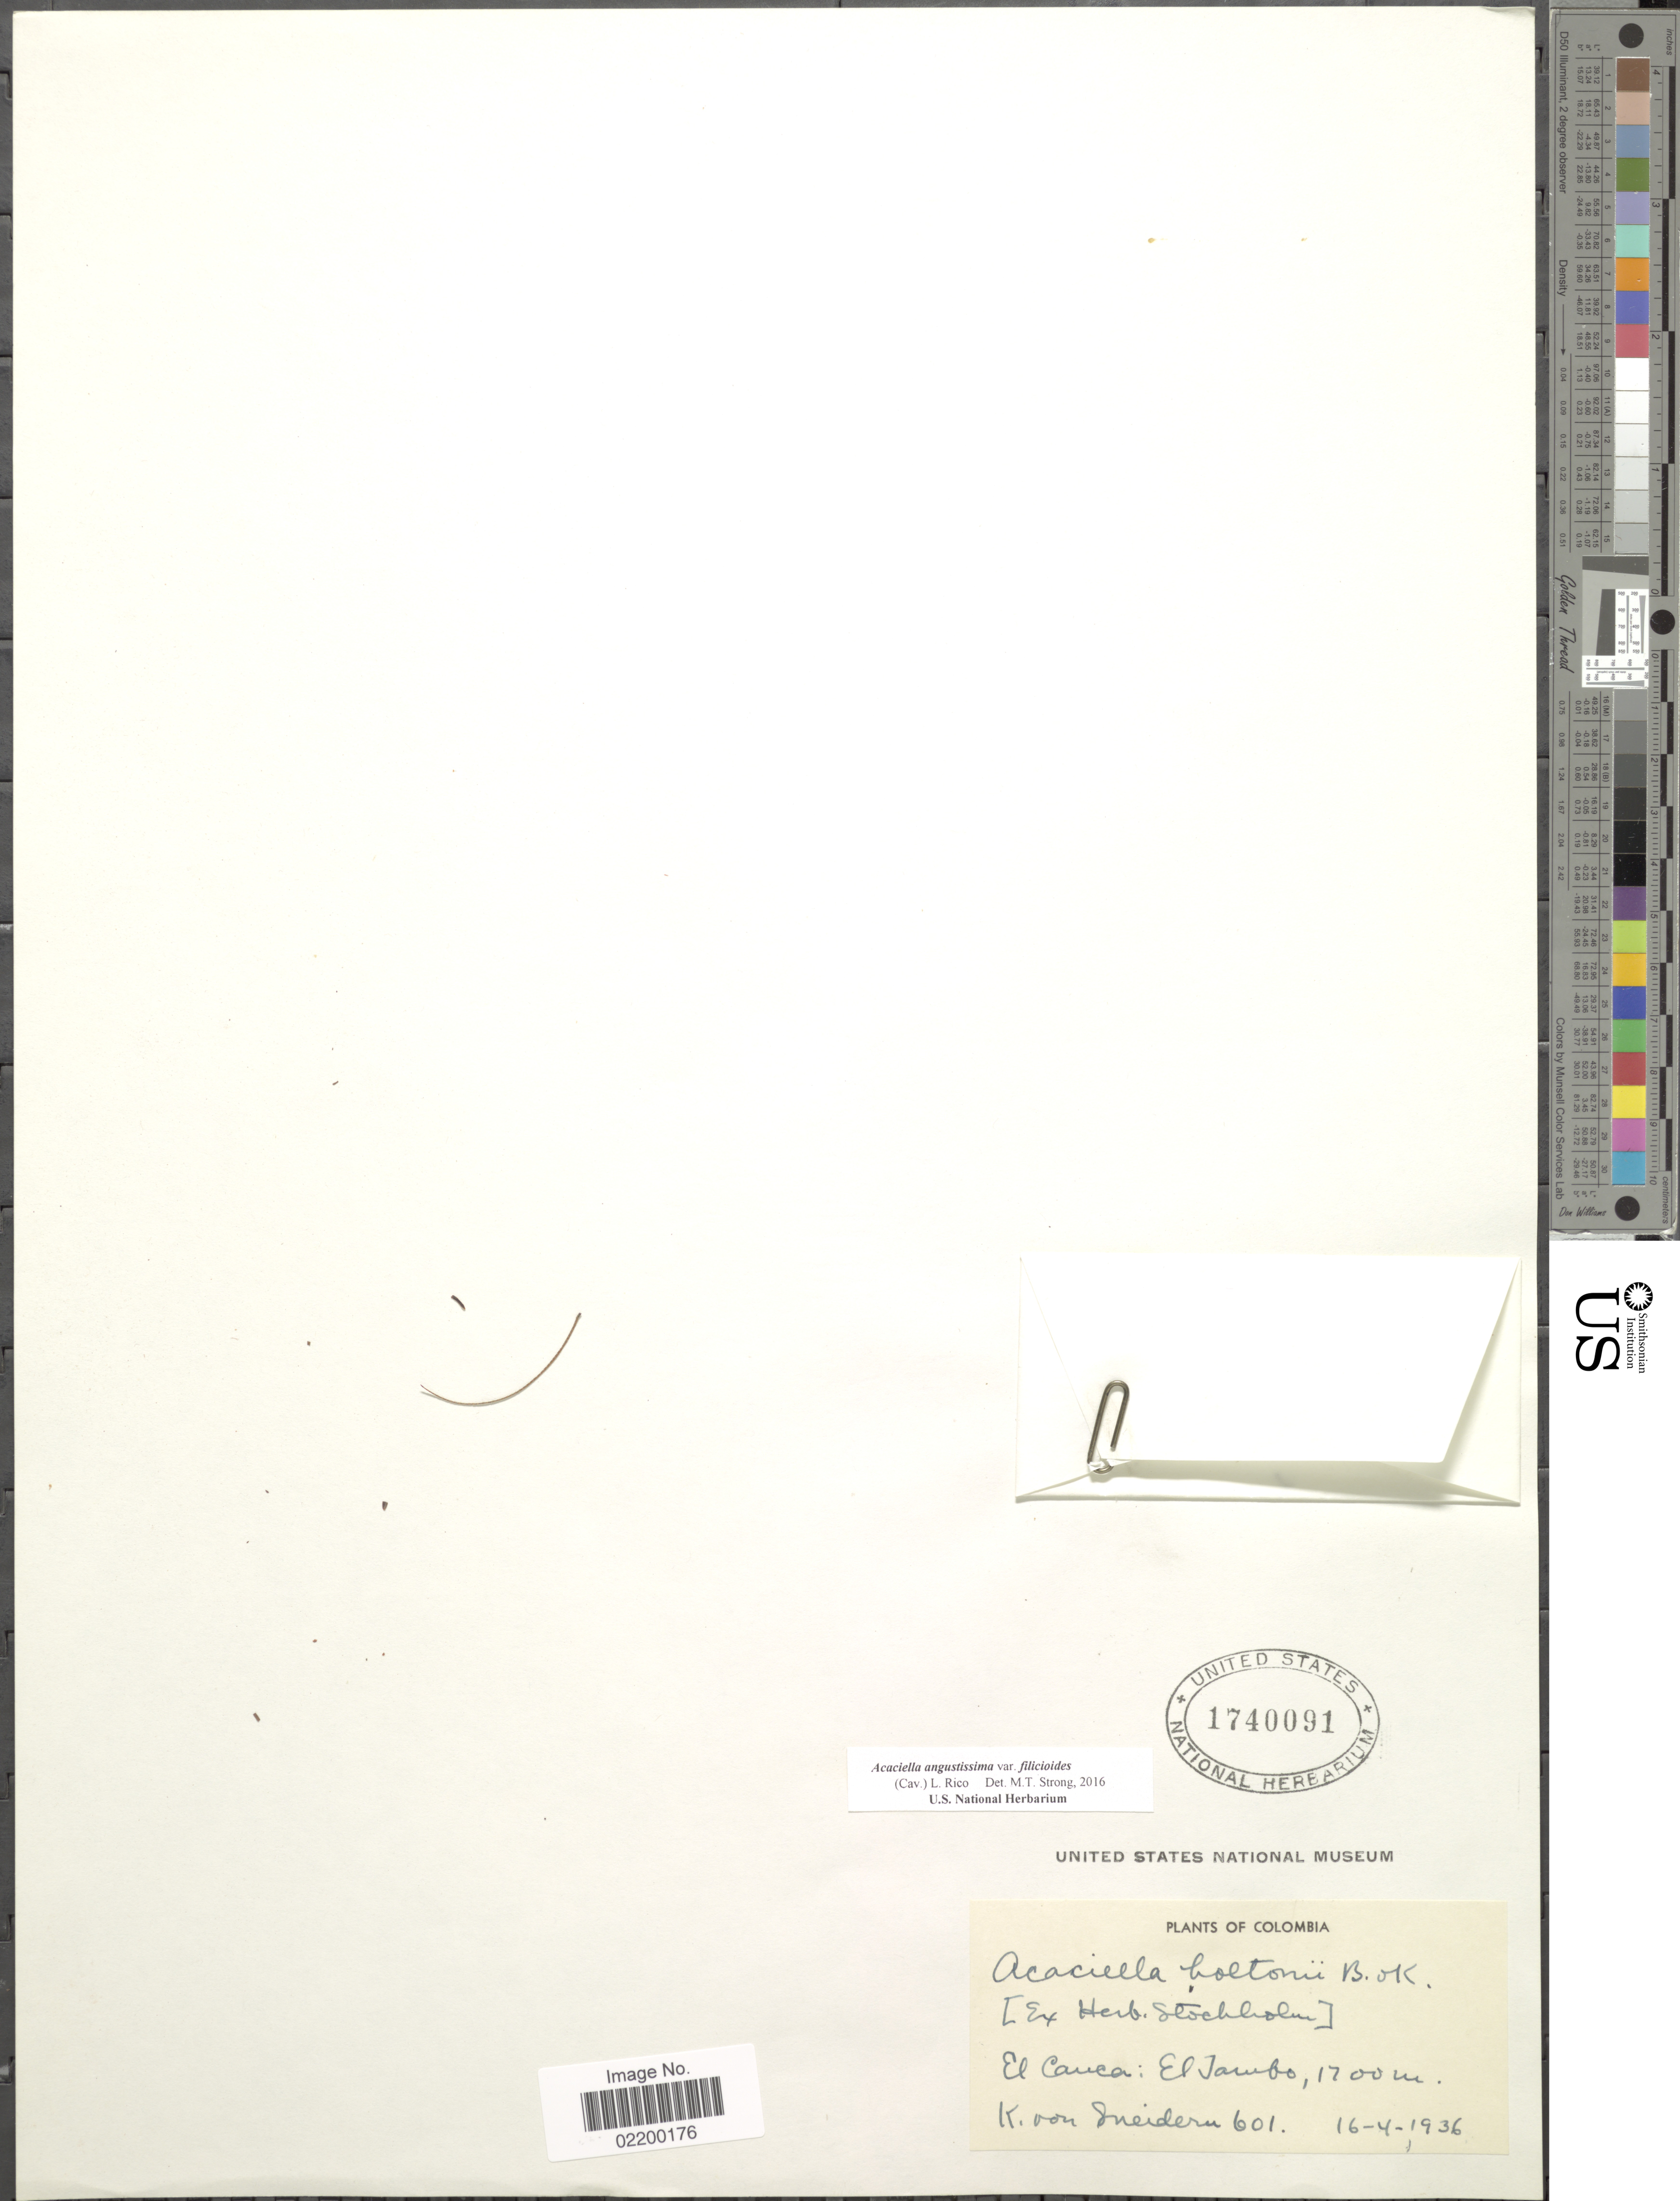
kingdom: Plantae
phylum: Tracheophyta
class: Magnoliopsida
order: Fabales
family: Fabaceae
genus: Acaciella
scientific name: Acaciella angustissima var. filicioides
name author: (Cav.) L. Rico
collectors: K. von Sneidern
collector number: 601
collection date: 1936-04-16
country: Colombia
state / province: Cauca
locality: El Cauca: El Tambo.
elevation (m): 1700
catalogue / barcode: US 1740091